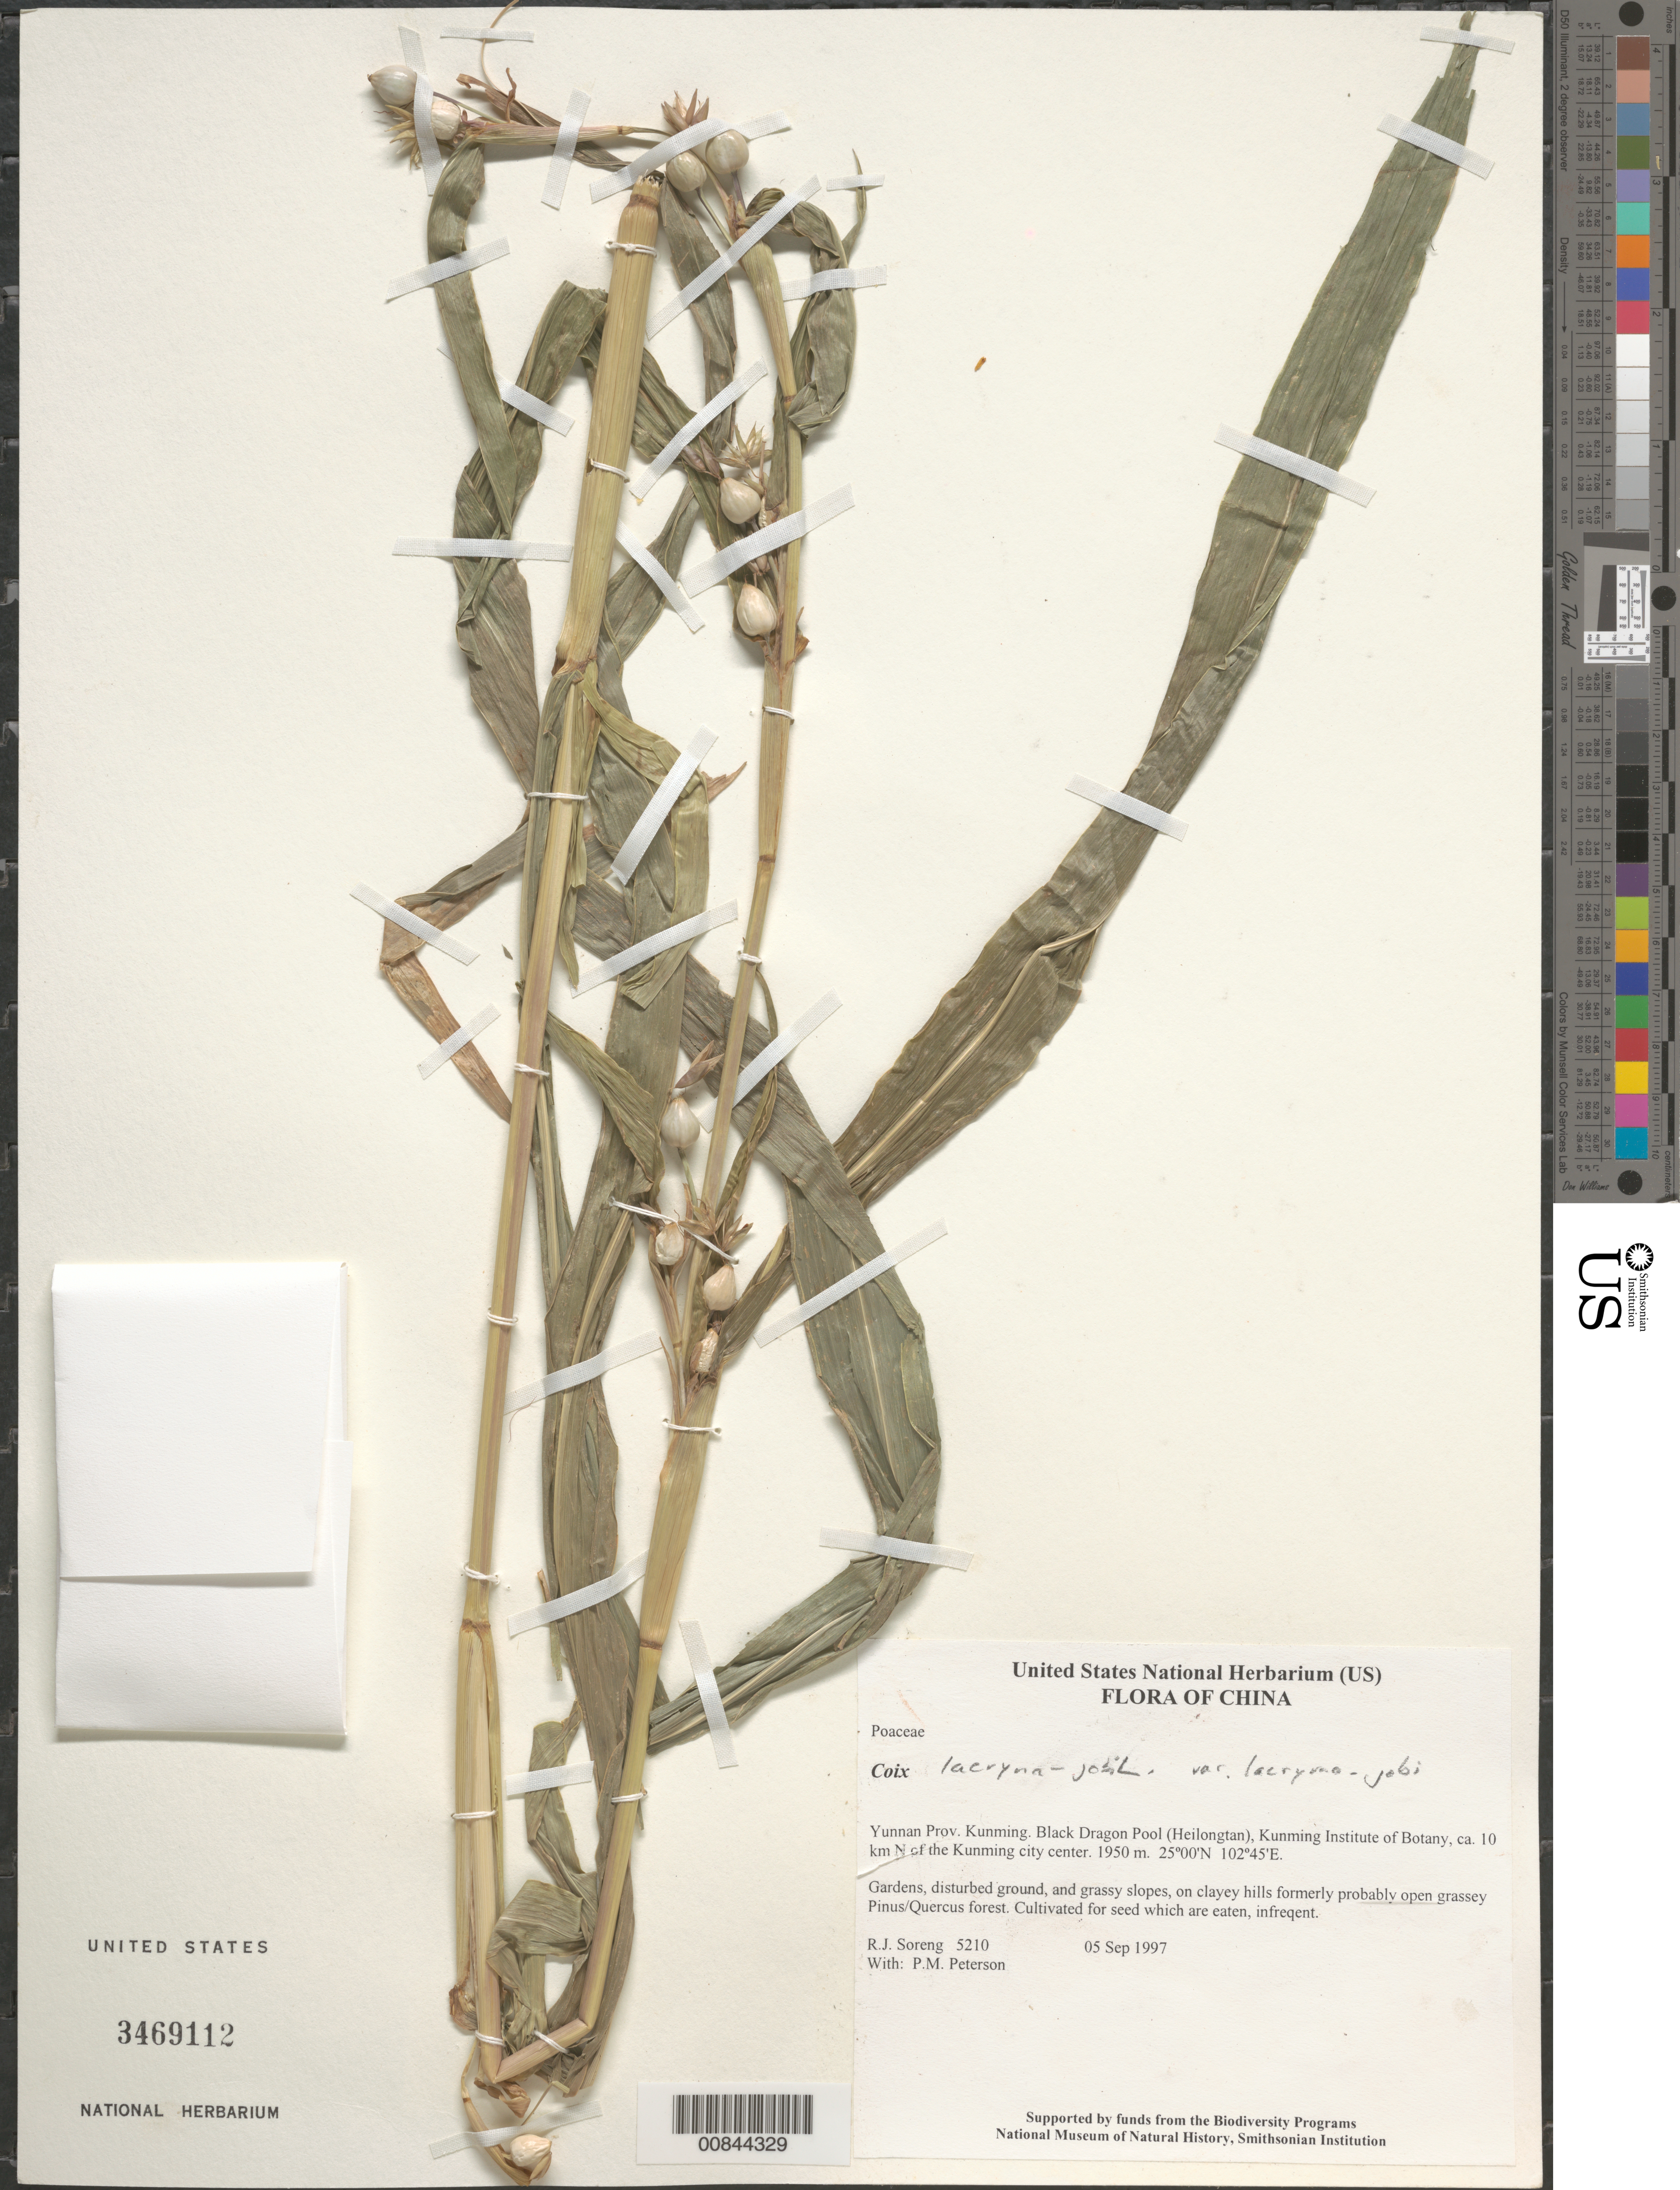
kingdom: Plantae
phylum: Tracheophyta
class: Liliopsida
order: Poales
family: Poaceae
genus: Coix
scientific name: Coix lacryma-jobi var. lacryma-jobi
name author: L.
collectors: R. J. Soreng & P. M. Peterson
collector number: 5210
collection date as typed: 05 Sep 1997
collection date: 1997-09-05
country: China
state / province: Yunnan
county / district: Kunming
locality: Black Dragon Pool (Heilongtan), Kunming Institute of Botany, ca. 10 km N of the Kunming city center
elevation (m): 1950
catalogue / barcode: US 3469112